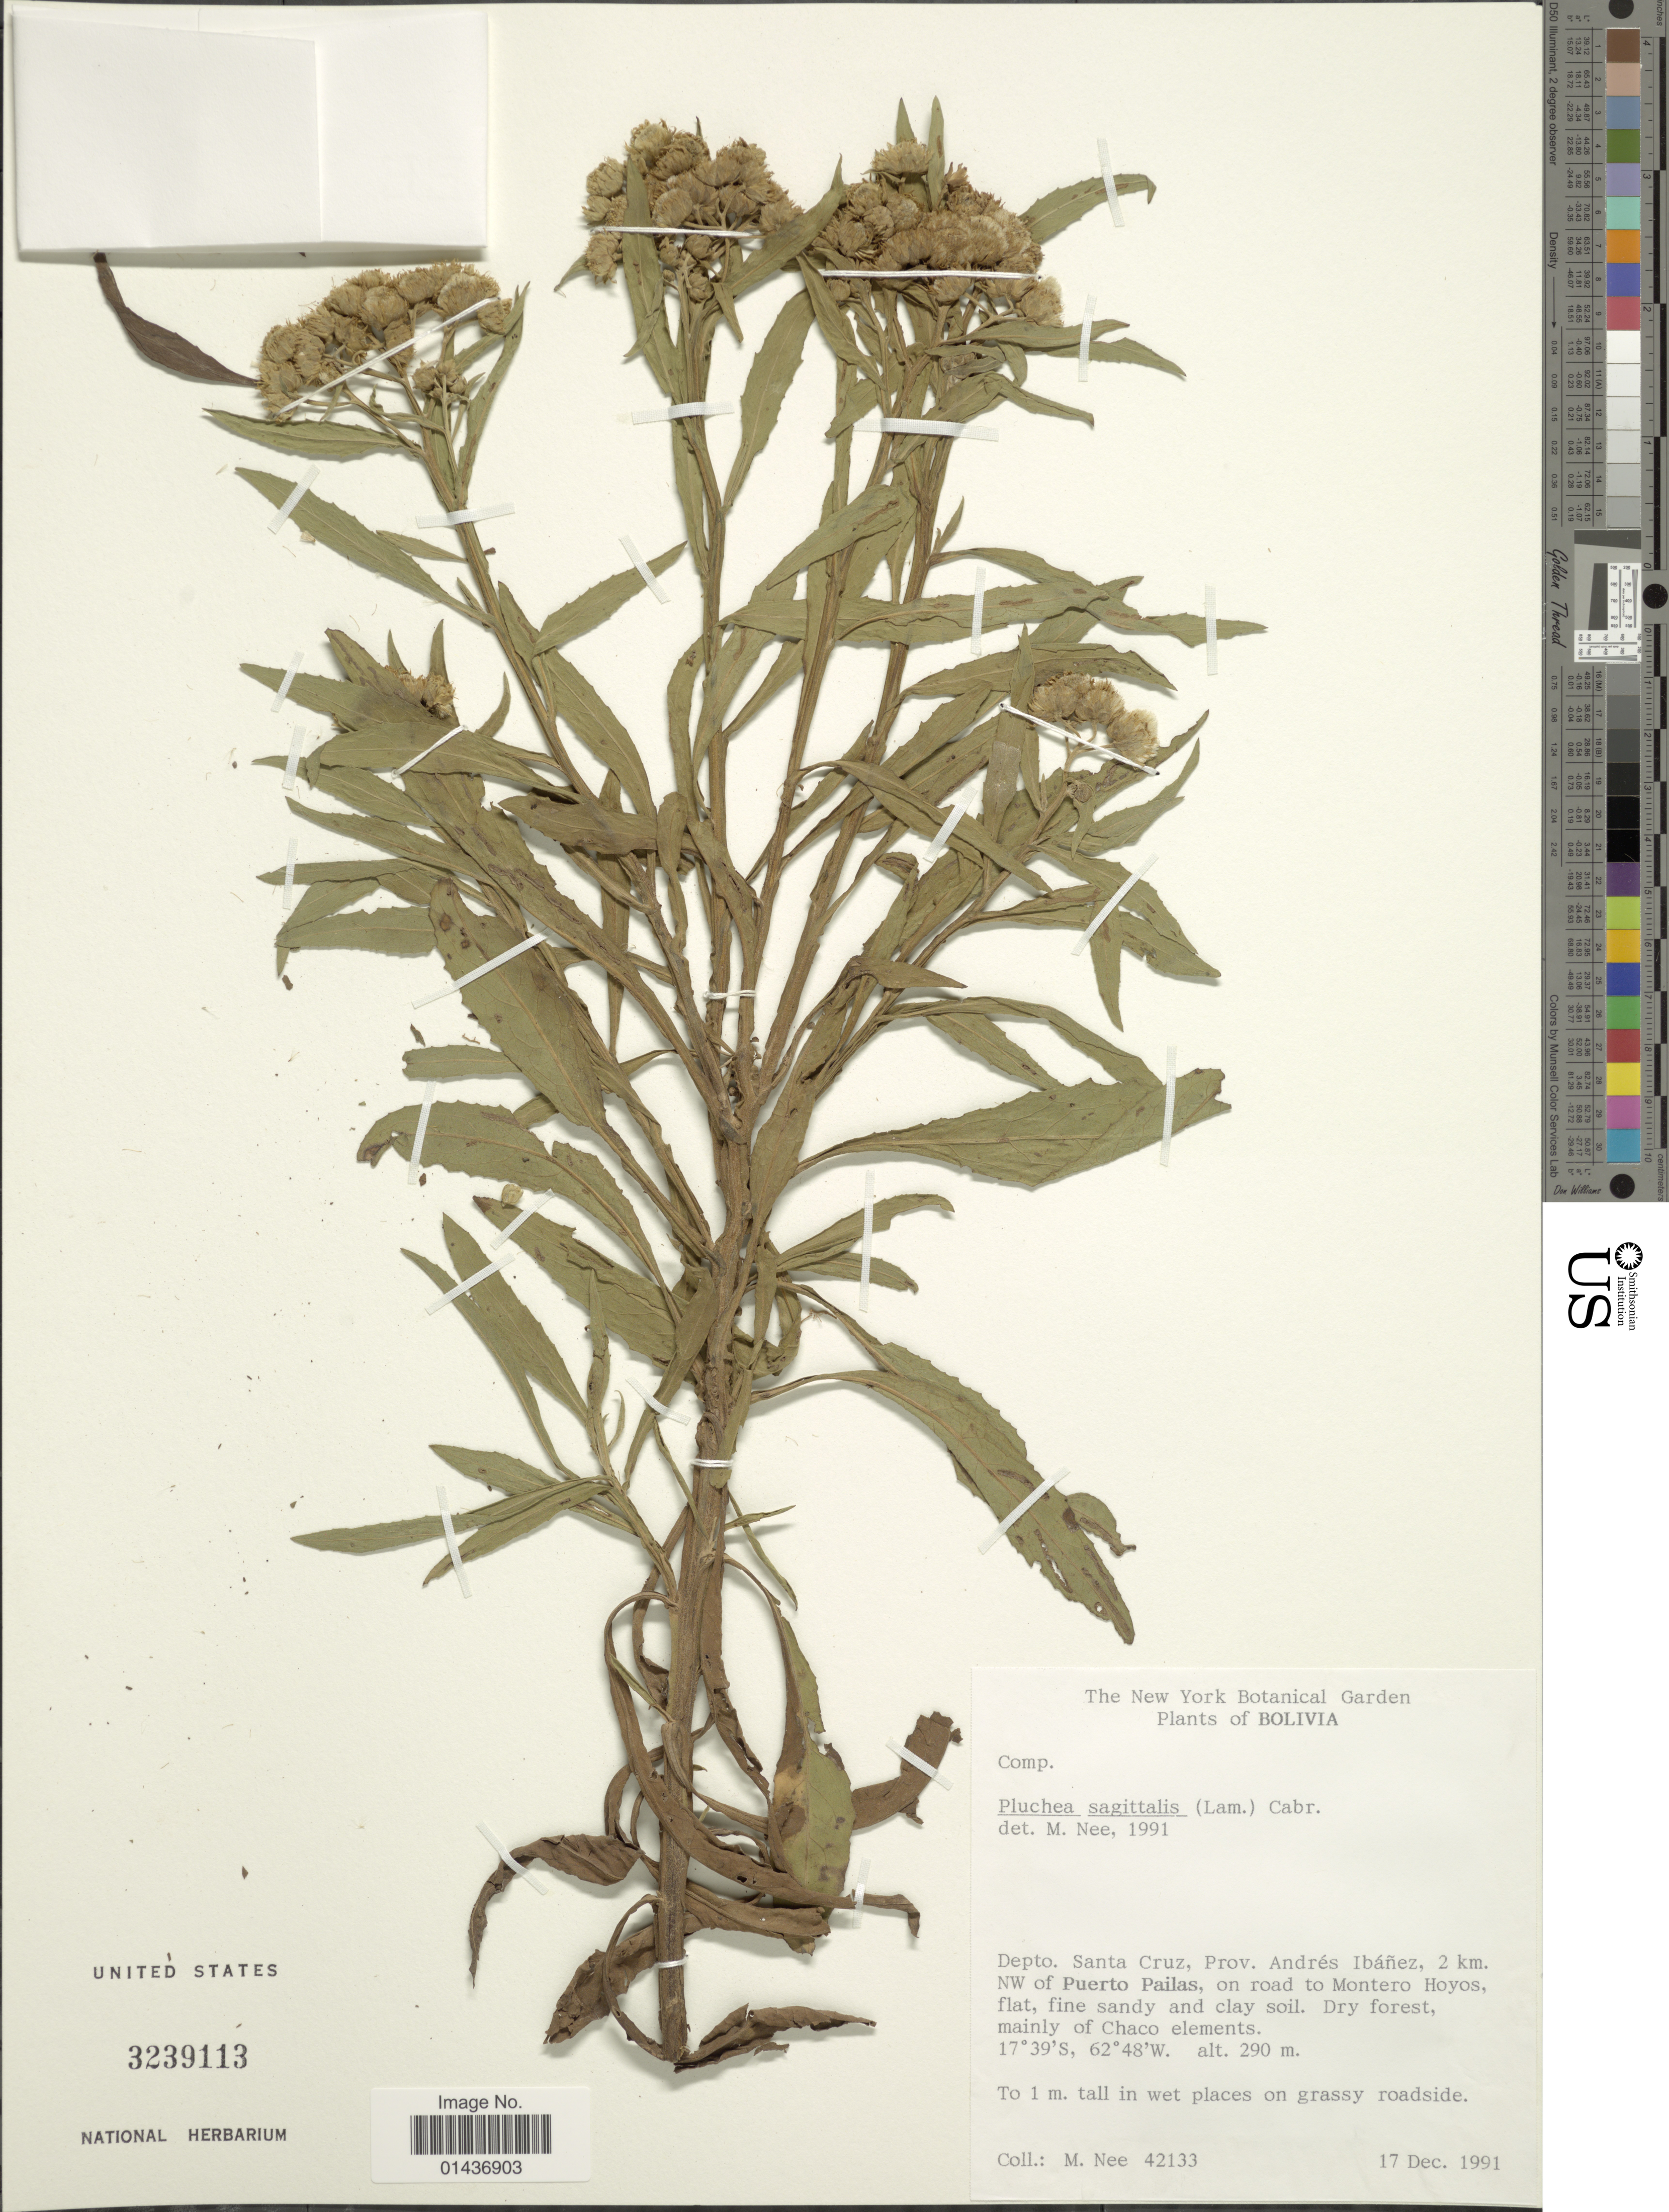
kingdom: Plantae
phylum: Tracheophyta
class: Magnoliopsida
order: Asterales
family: Asteraceae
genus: Pluchea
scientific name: Pluchea sagittalis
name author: (Lam.) Cabrera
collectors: M. Nee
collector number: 42133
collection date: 1991-12-17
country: Bolivia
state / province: Santa Cruz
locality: Depto. Santa Cruz, Prov. Andres Ibanez, 2 km NW of Puerto Pailas, on road to Montero Hoyos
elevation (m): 290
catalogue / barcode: US 3239113